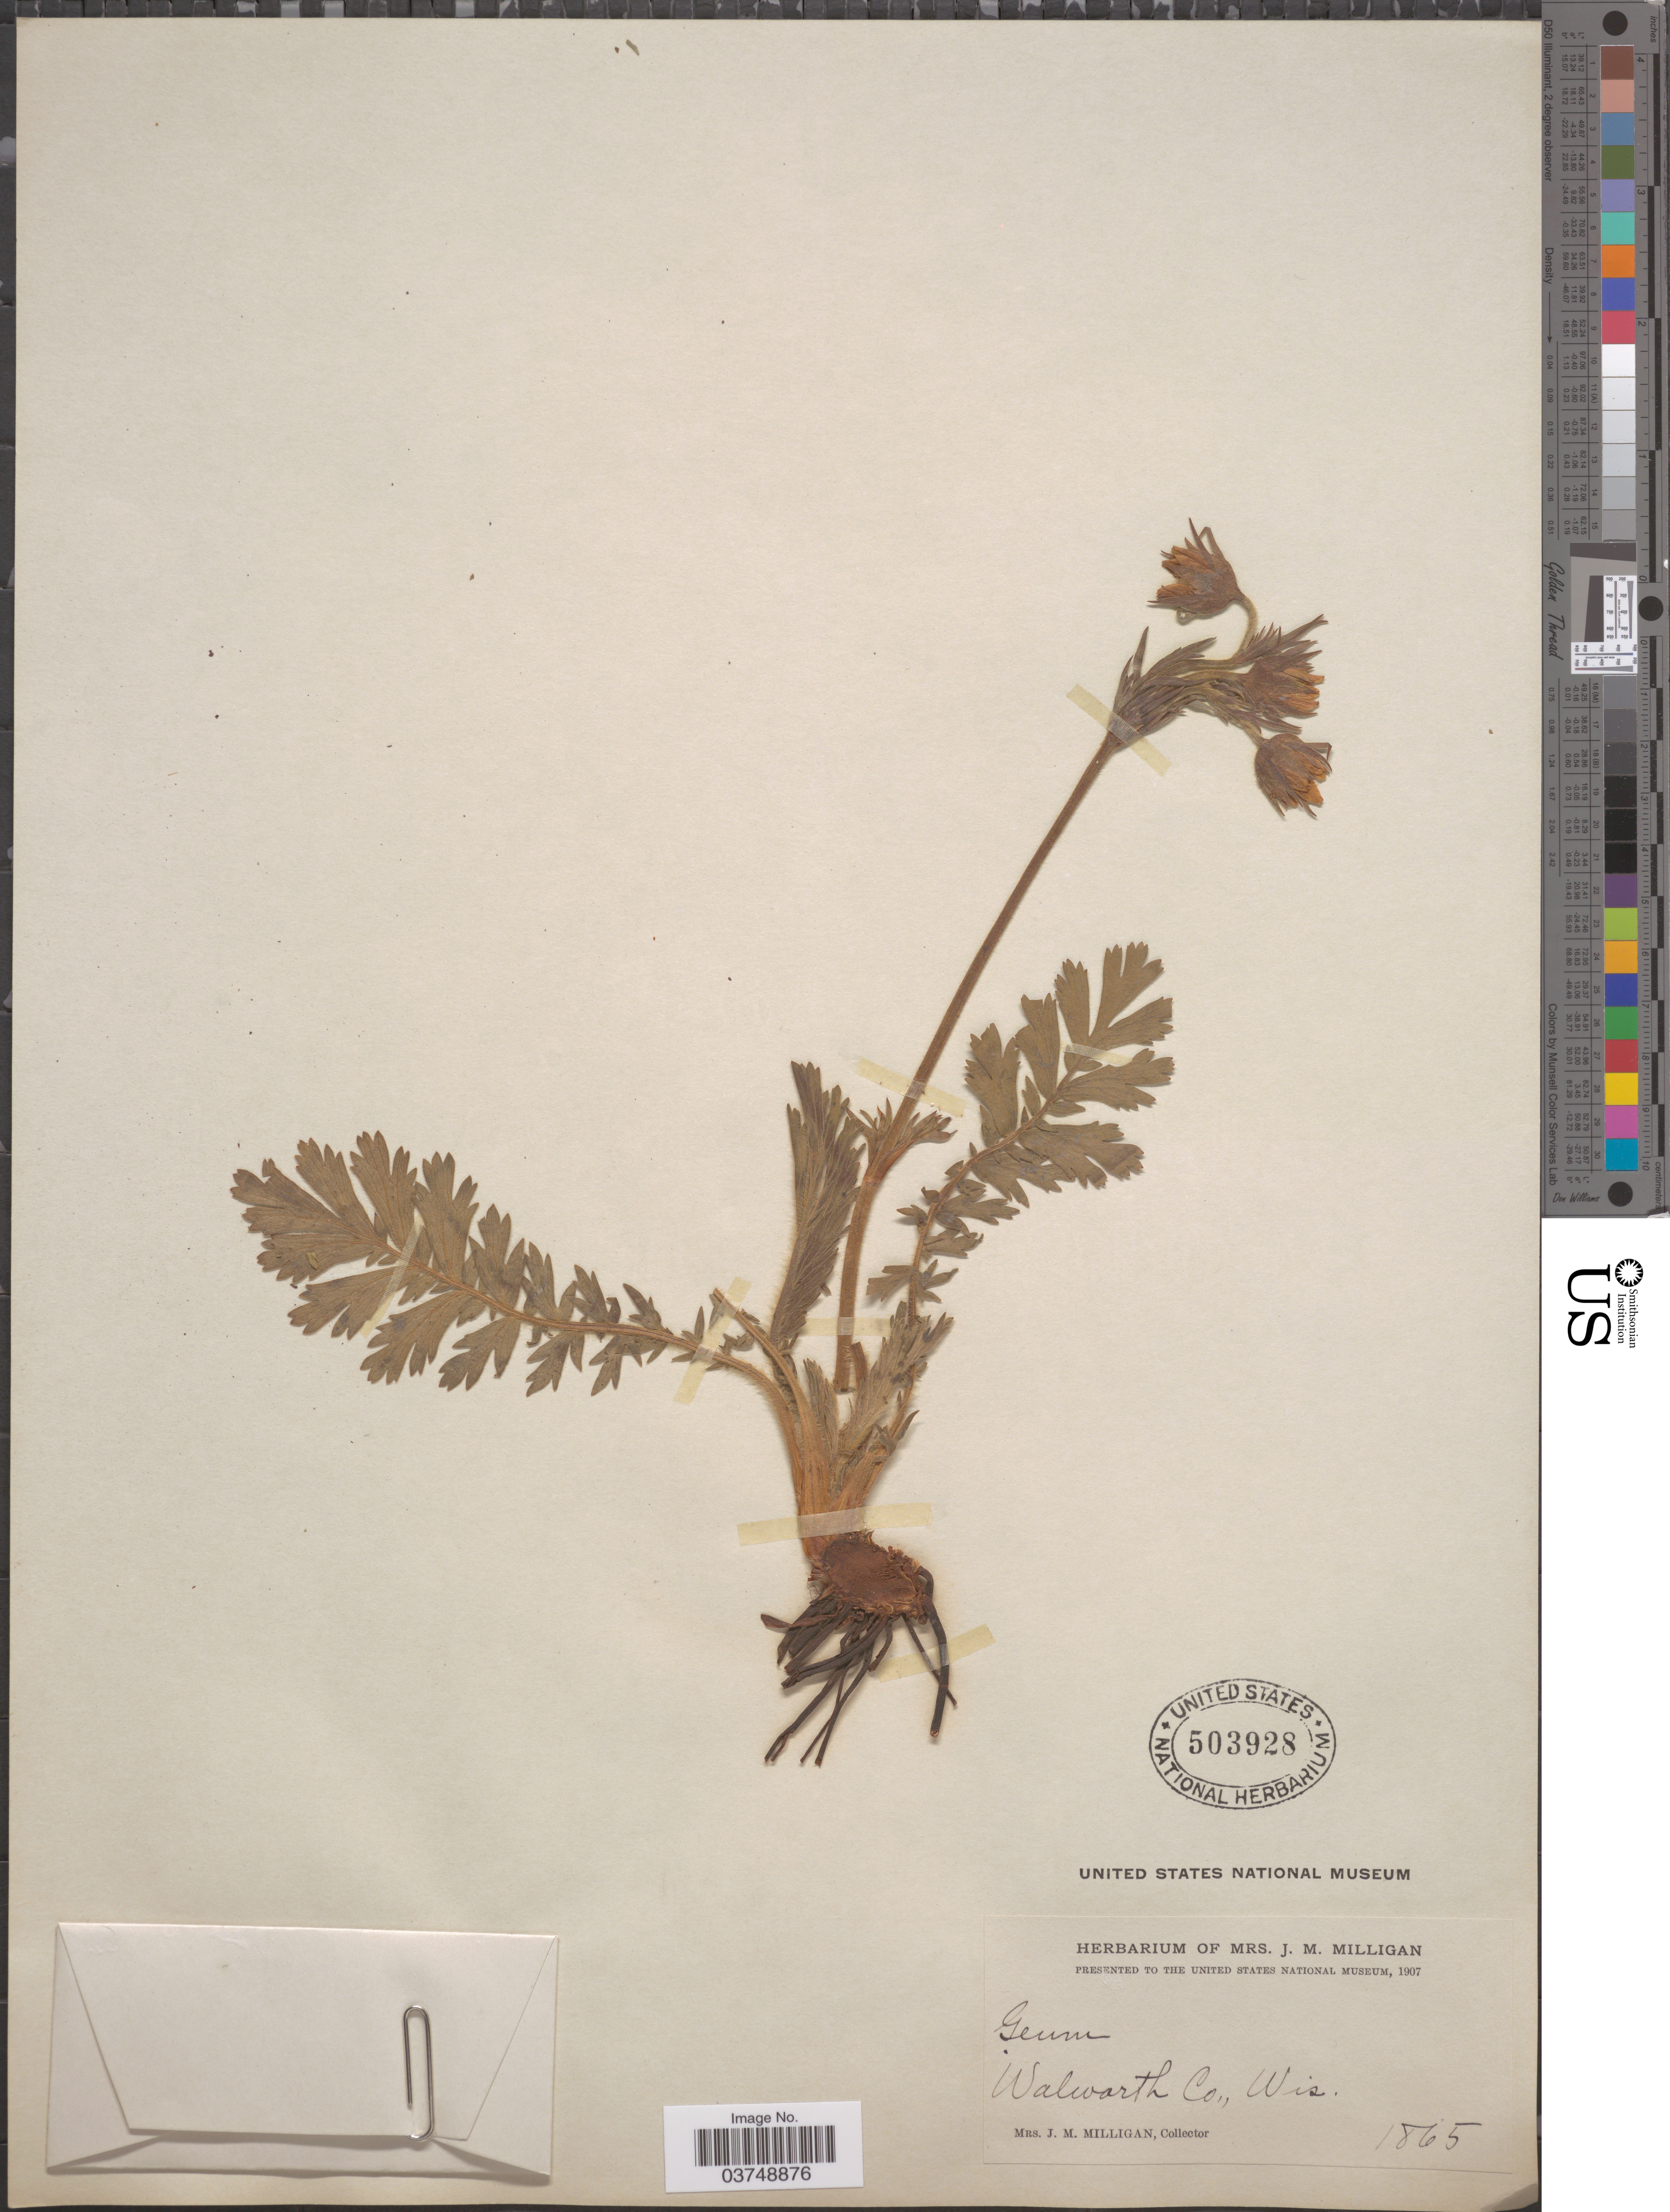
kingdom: Plantae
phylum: Tracheophyta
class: Magnoliopsida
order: Rosales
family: Rosaceae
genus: Geum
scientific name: Geum triflorum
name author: Pursh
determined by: Strong, Mark T., (BOT), Smithsonian Institution - National Museum of Natural History (UNITED STATES)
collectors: J. Milligan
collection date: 1865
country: United States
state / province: Wisconsin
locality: Walworth Co.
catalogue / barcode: US 503928